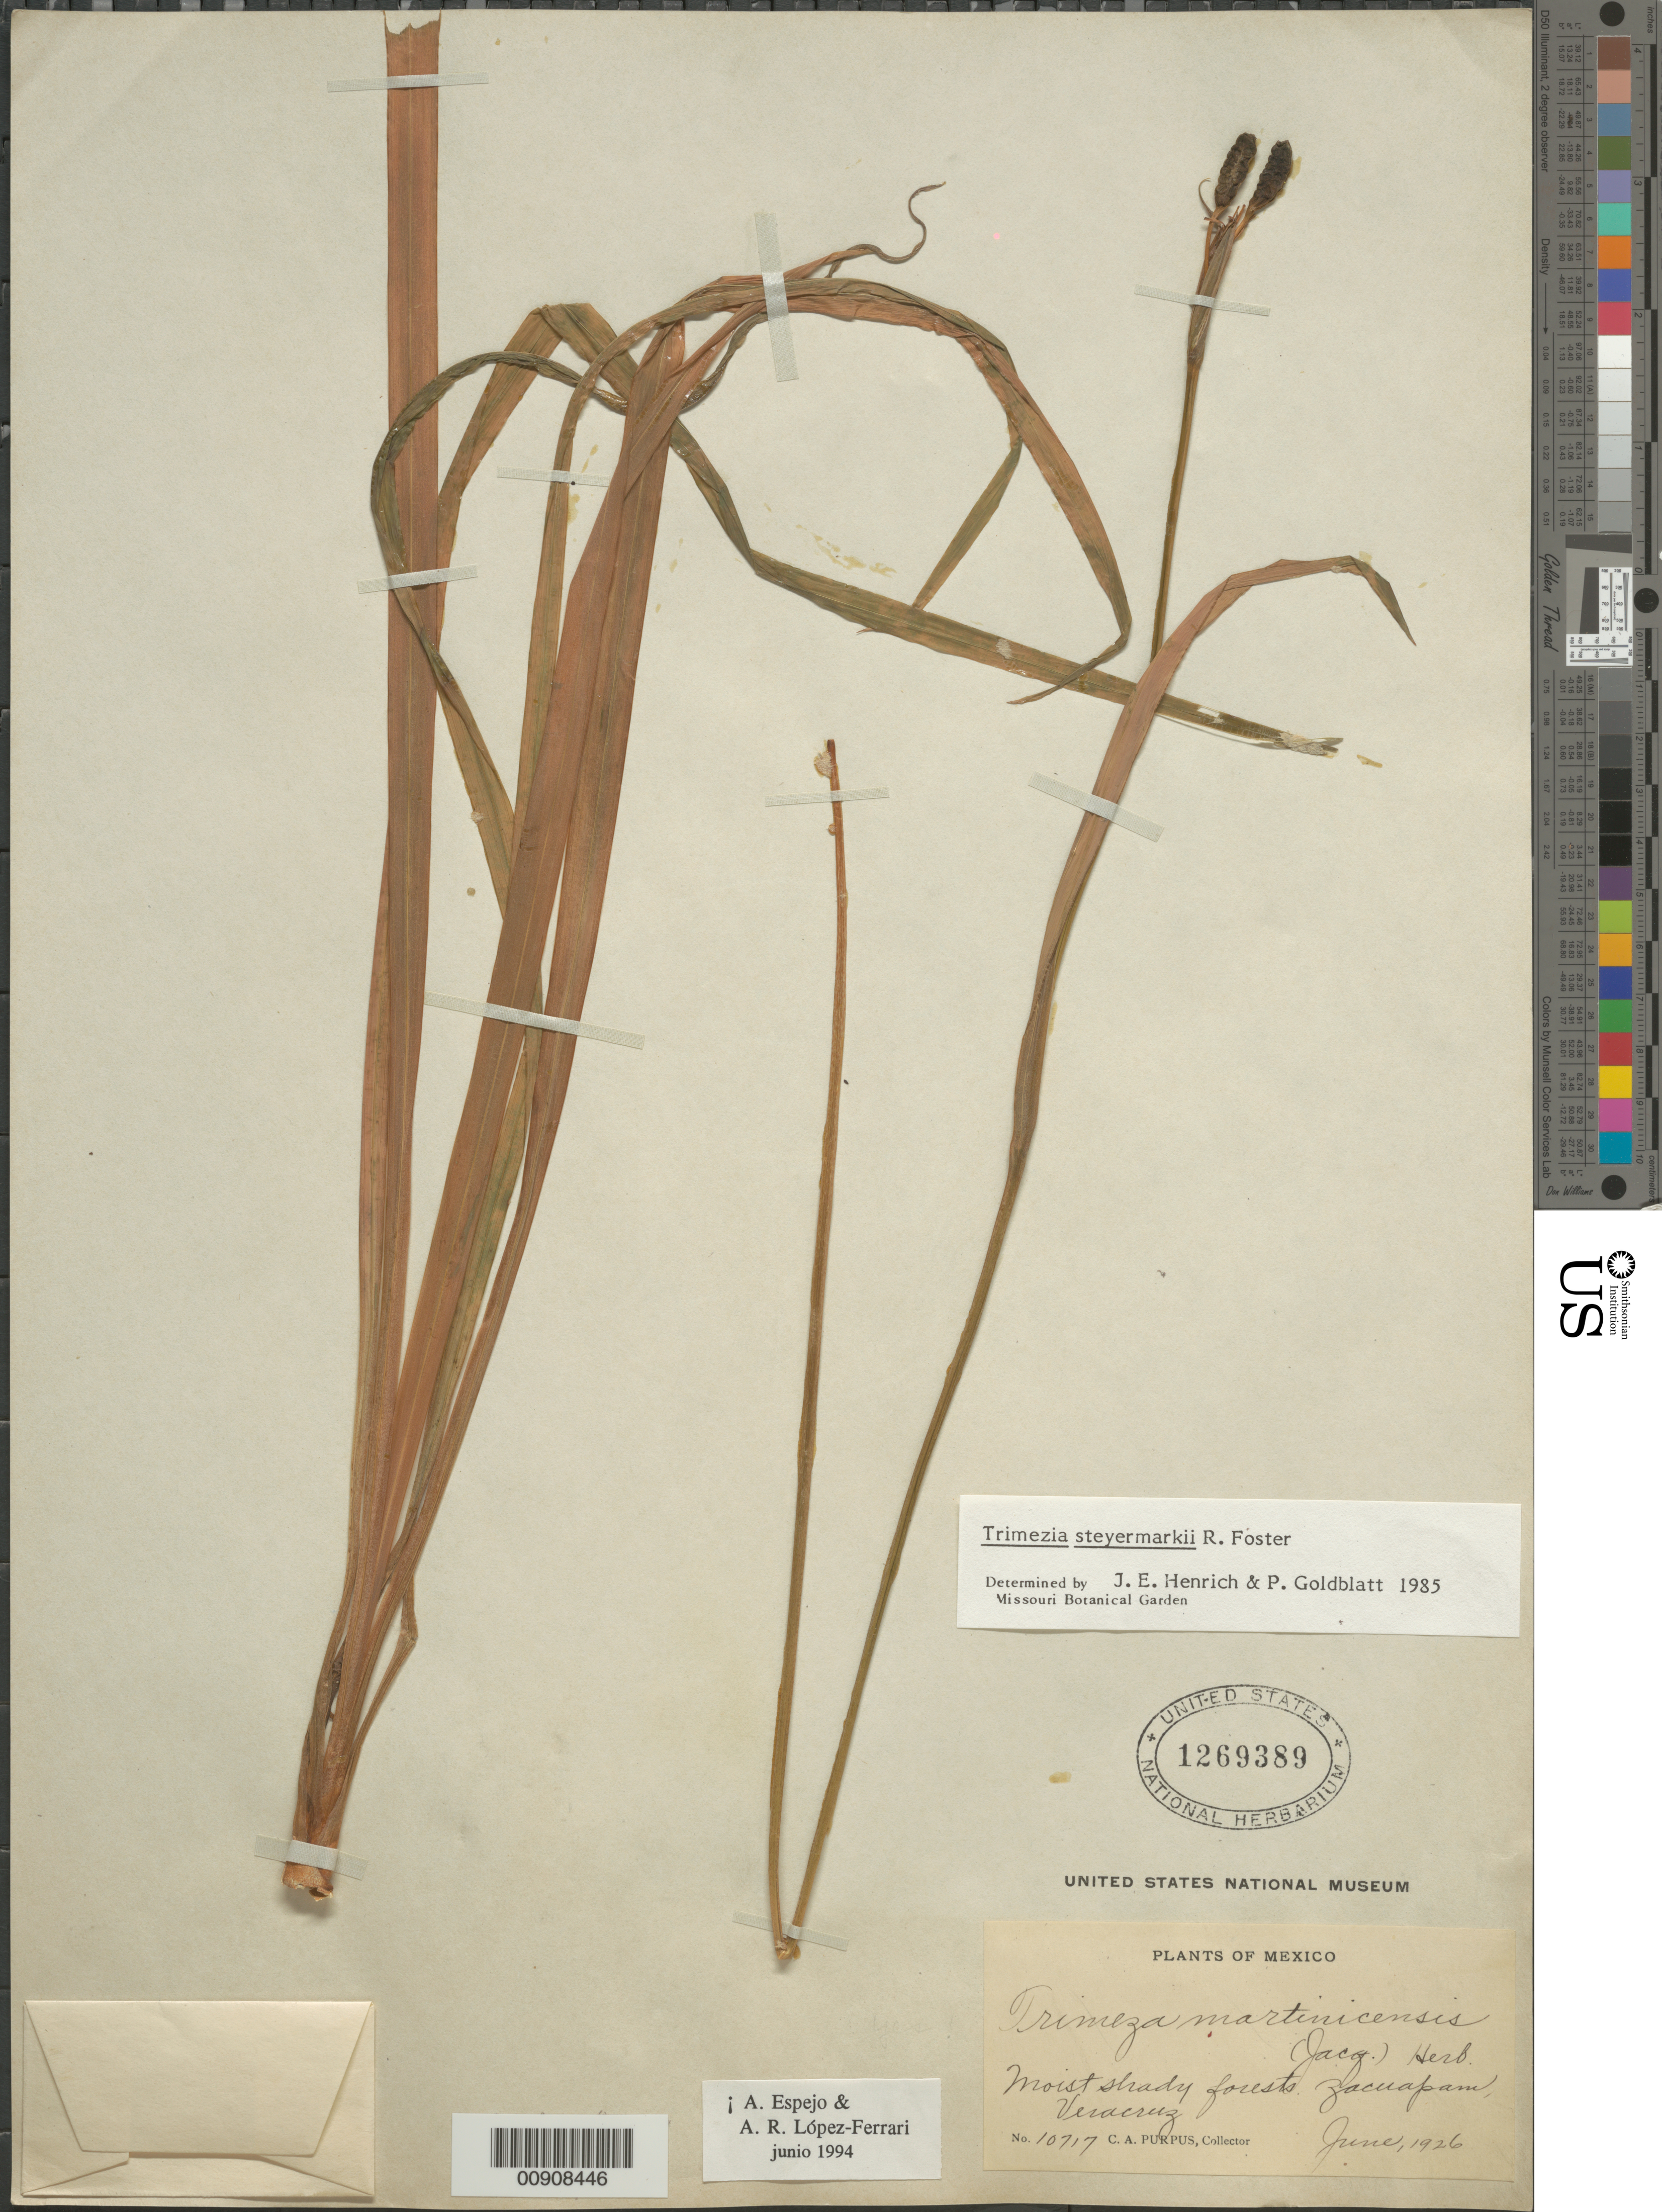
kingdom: Plantae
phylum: Tracheophyta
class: Liliopsida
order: Asparagales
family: Iridaceae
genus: Trimezia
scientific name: Trimezia steyermarkii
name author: R.C. Foster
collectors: C. A. Purpus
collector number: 10717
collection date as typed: Jun 1926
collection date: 1926-06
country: Mexico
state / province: Veracruz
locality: Zacuapam, Veracruz.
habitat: Moist shady forest.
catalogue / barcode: US 1269389